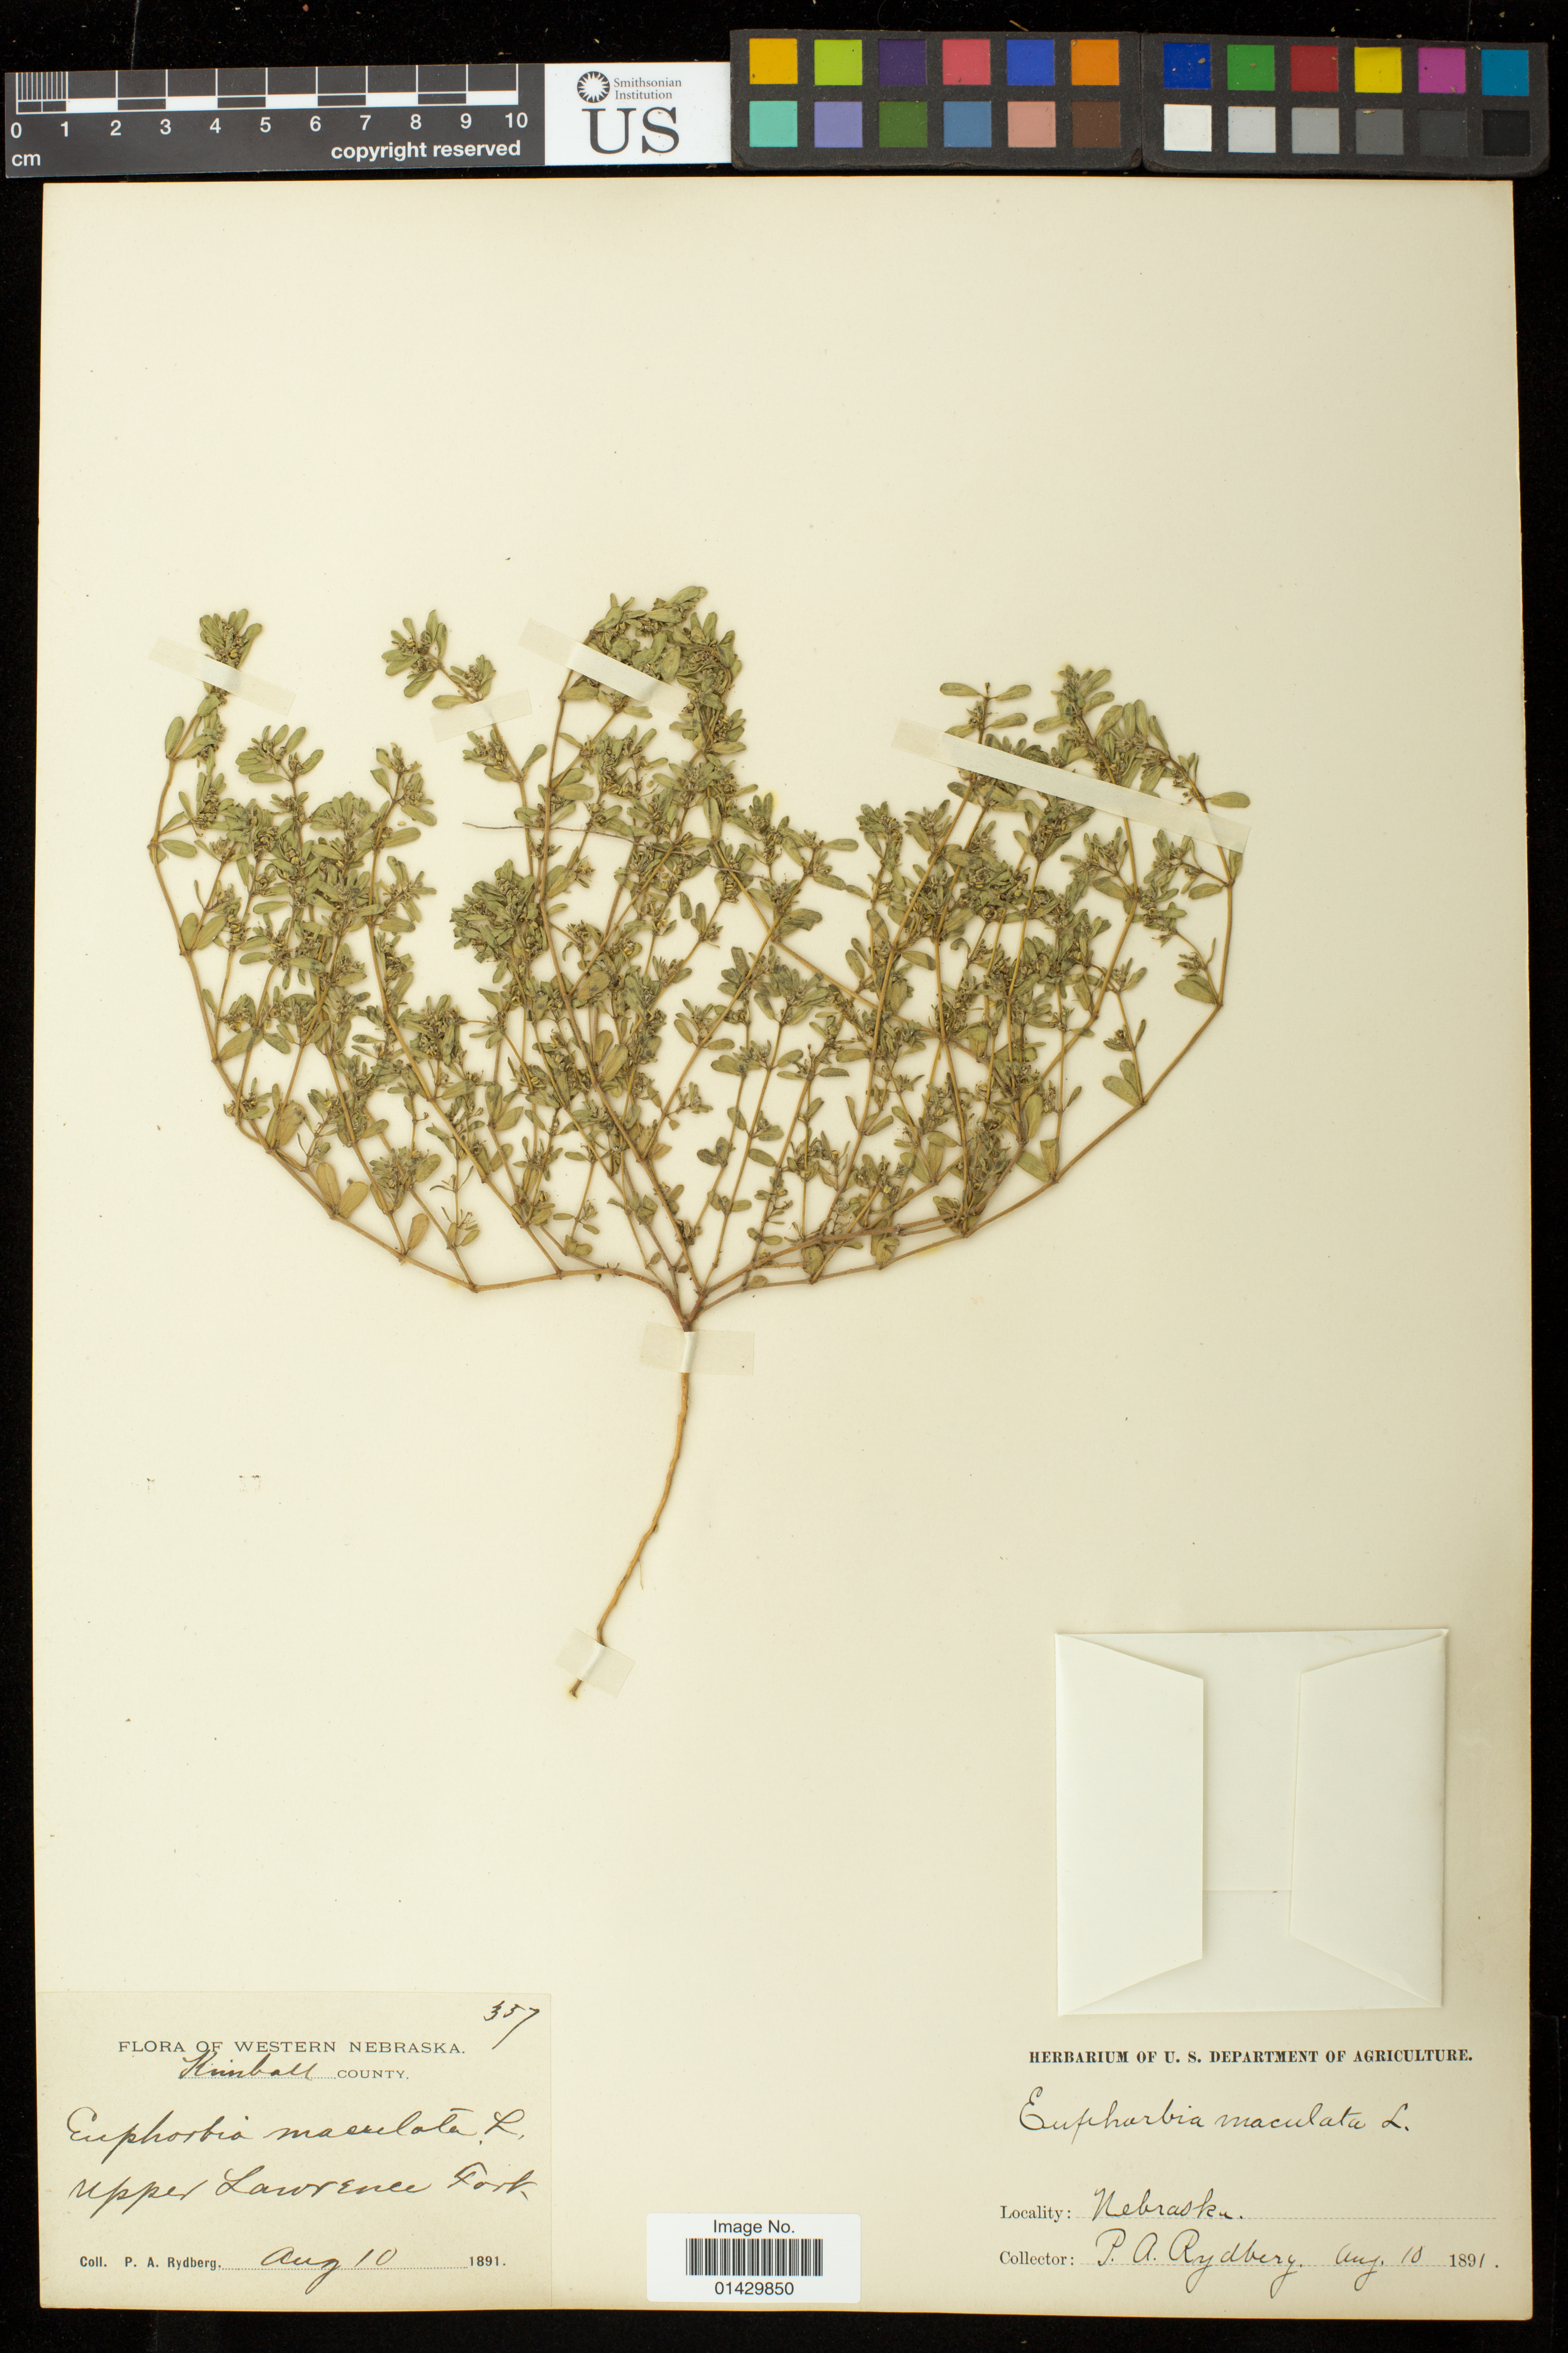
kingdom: Plantae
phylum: Tracheophyta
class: Magnoliopsida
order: Malpighiales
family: Euphorbiaceae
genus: Euphorbia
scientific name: Euphorbia maculata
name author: L.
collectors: P. A. Rydberg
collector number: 357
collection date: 1891-08-10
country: United States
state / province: Nebraska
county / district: Kimball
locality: Upper Lawrence Fork